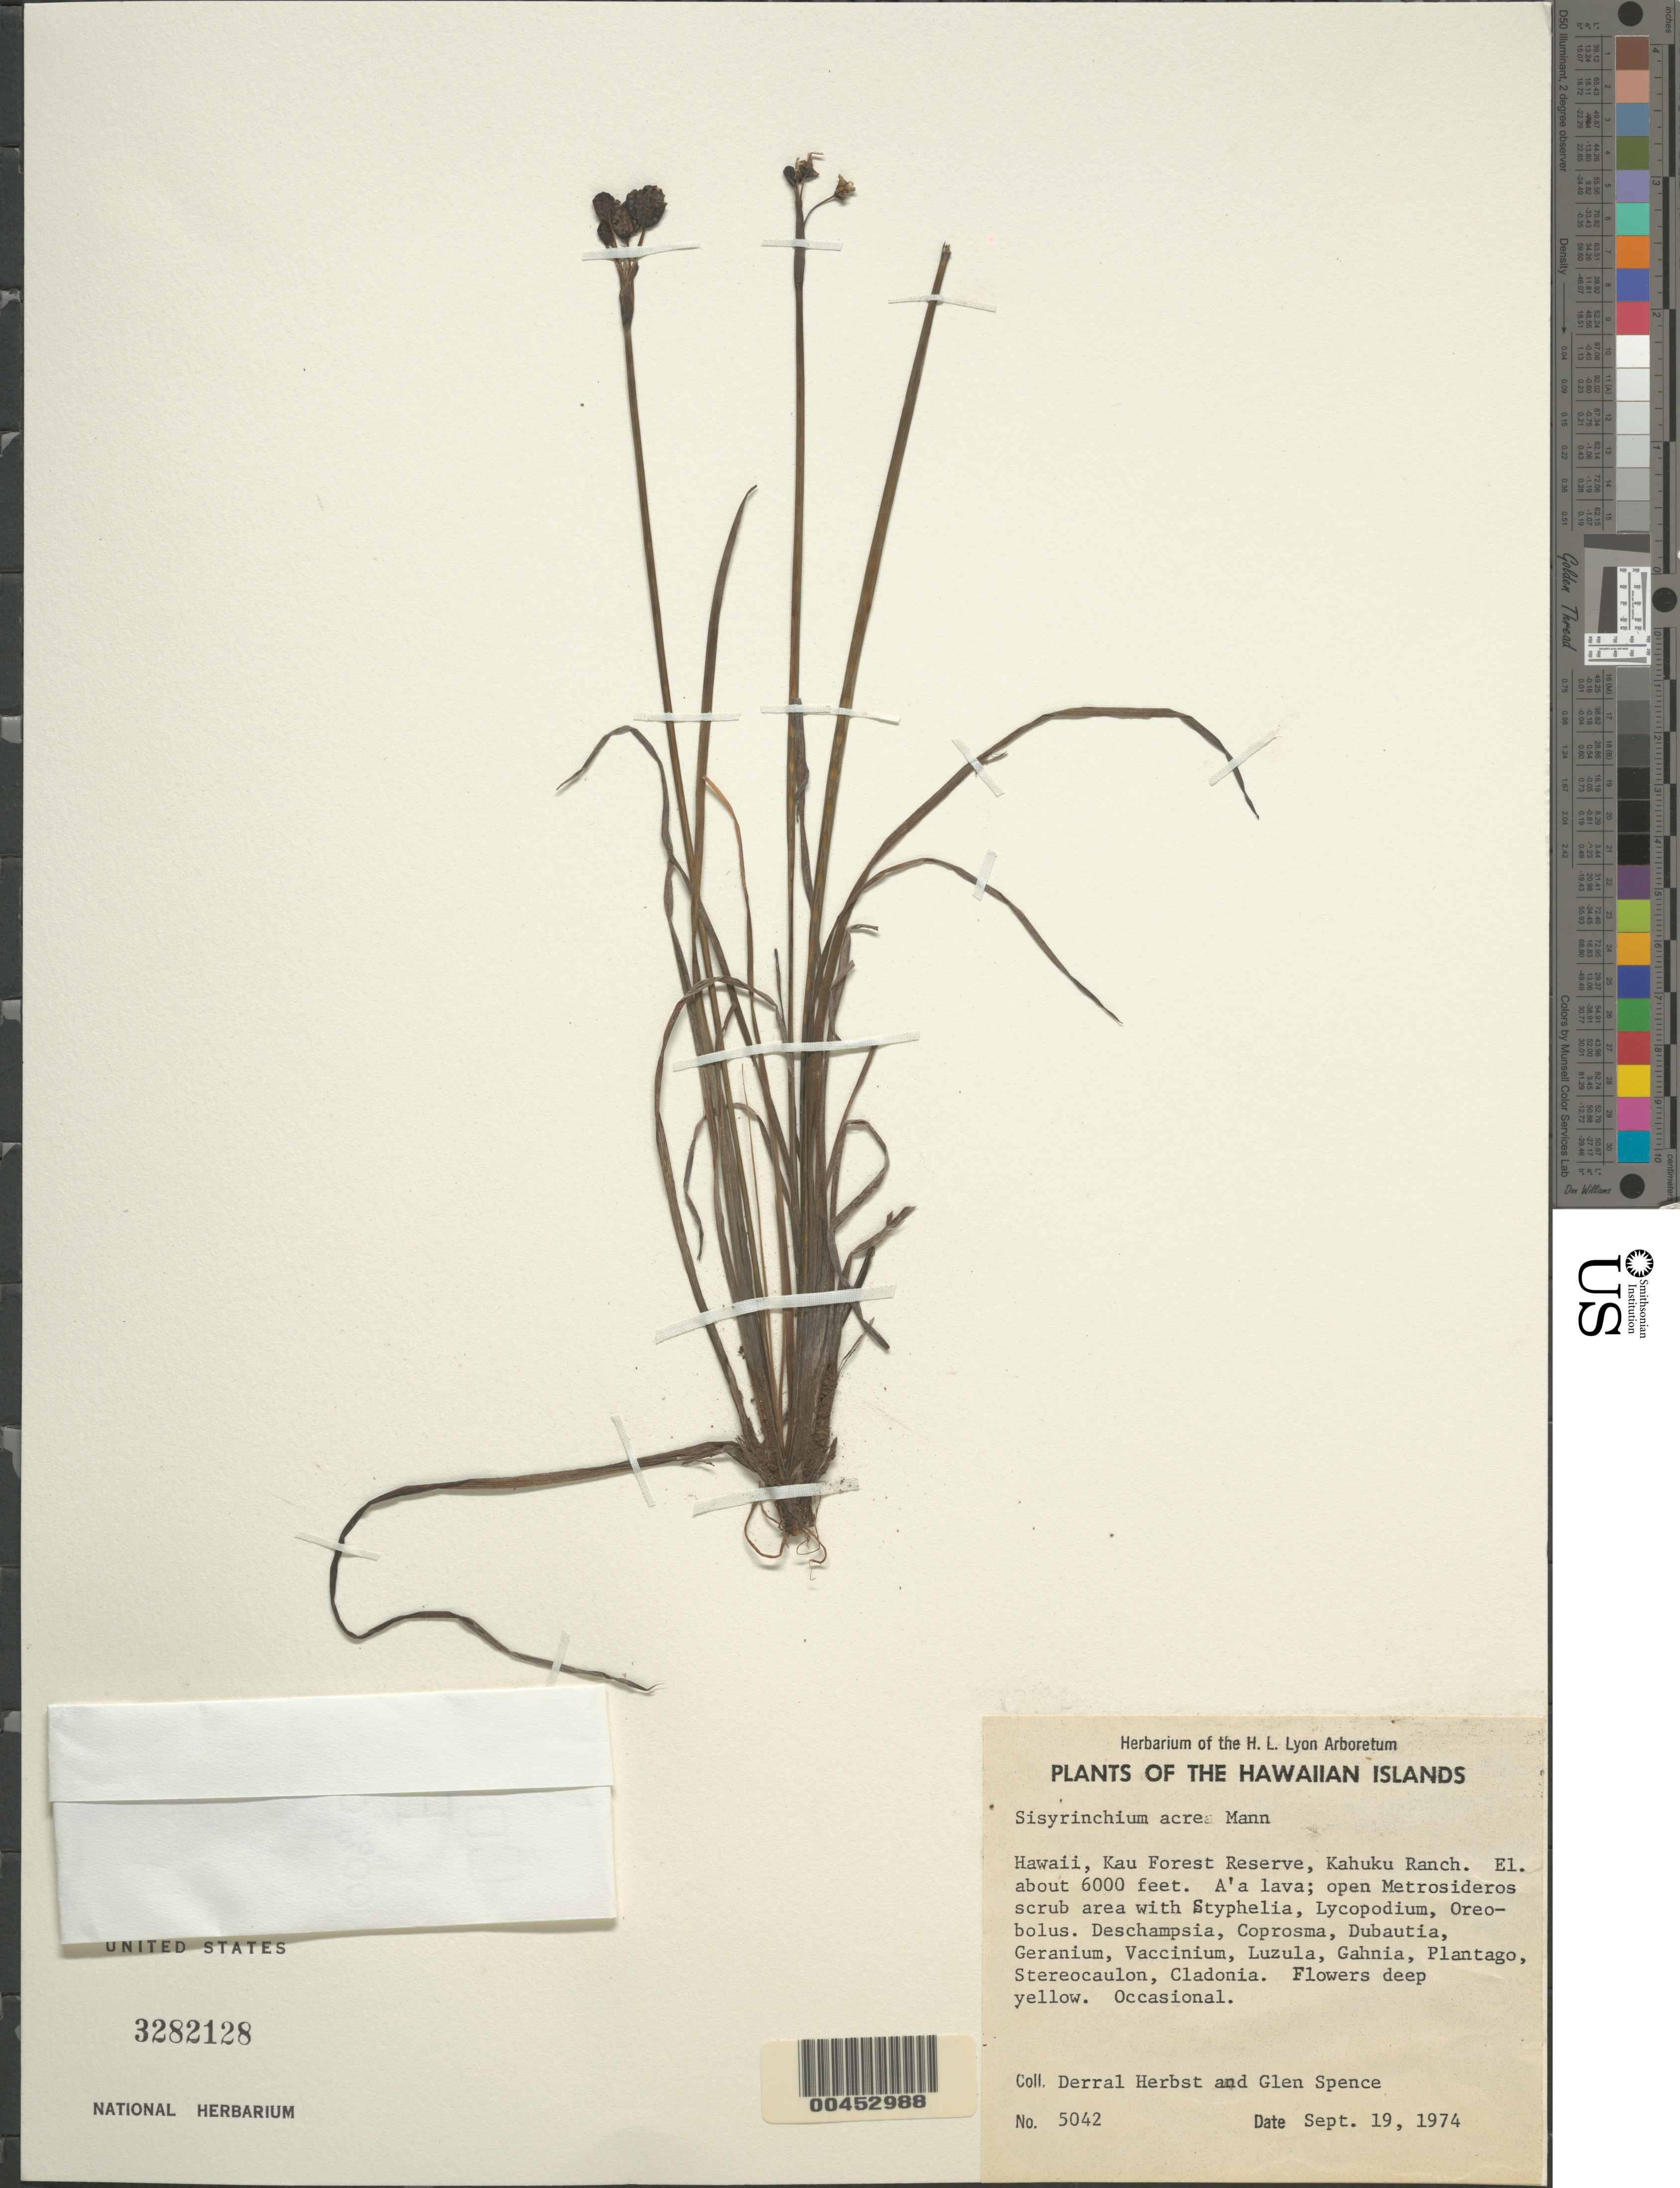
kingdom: Plantae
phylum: Tracheophyta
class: Liliopsida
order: Asparagales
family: Iridaceae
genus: Sisyrinchium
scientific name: Sisyrinchium acre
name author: H. Mann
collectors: D. R. Herbst & G. Spence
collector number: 5042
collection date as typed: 19 Sep 1974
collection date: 1974-09-19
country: United States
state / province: Hawaii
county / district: Hawaii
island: Hawaii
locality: Kau Forest Reserve, Kahuku Ranch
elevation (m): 1829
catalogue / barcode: US 3282128